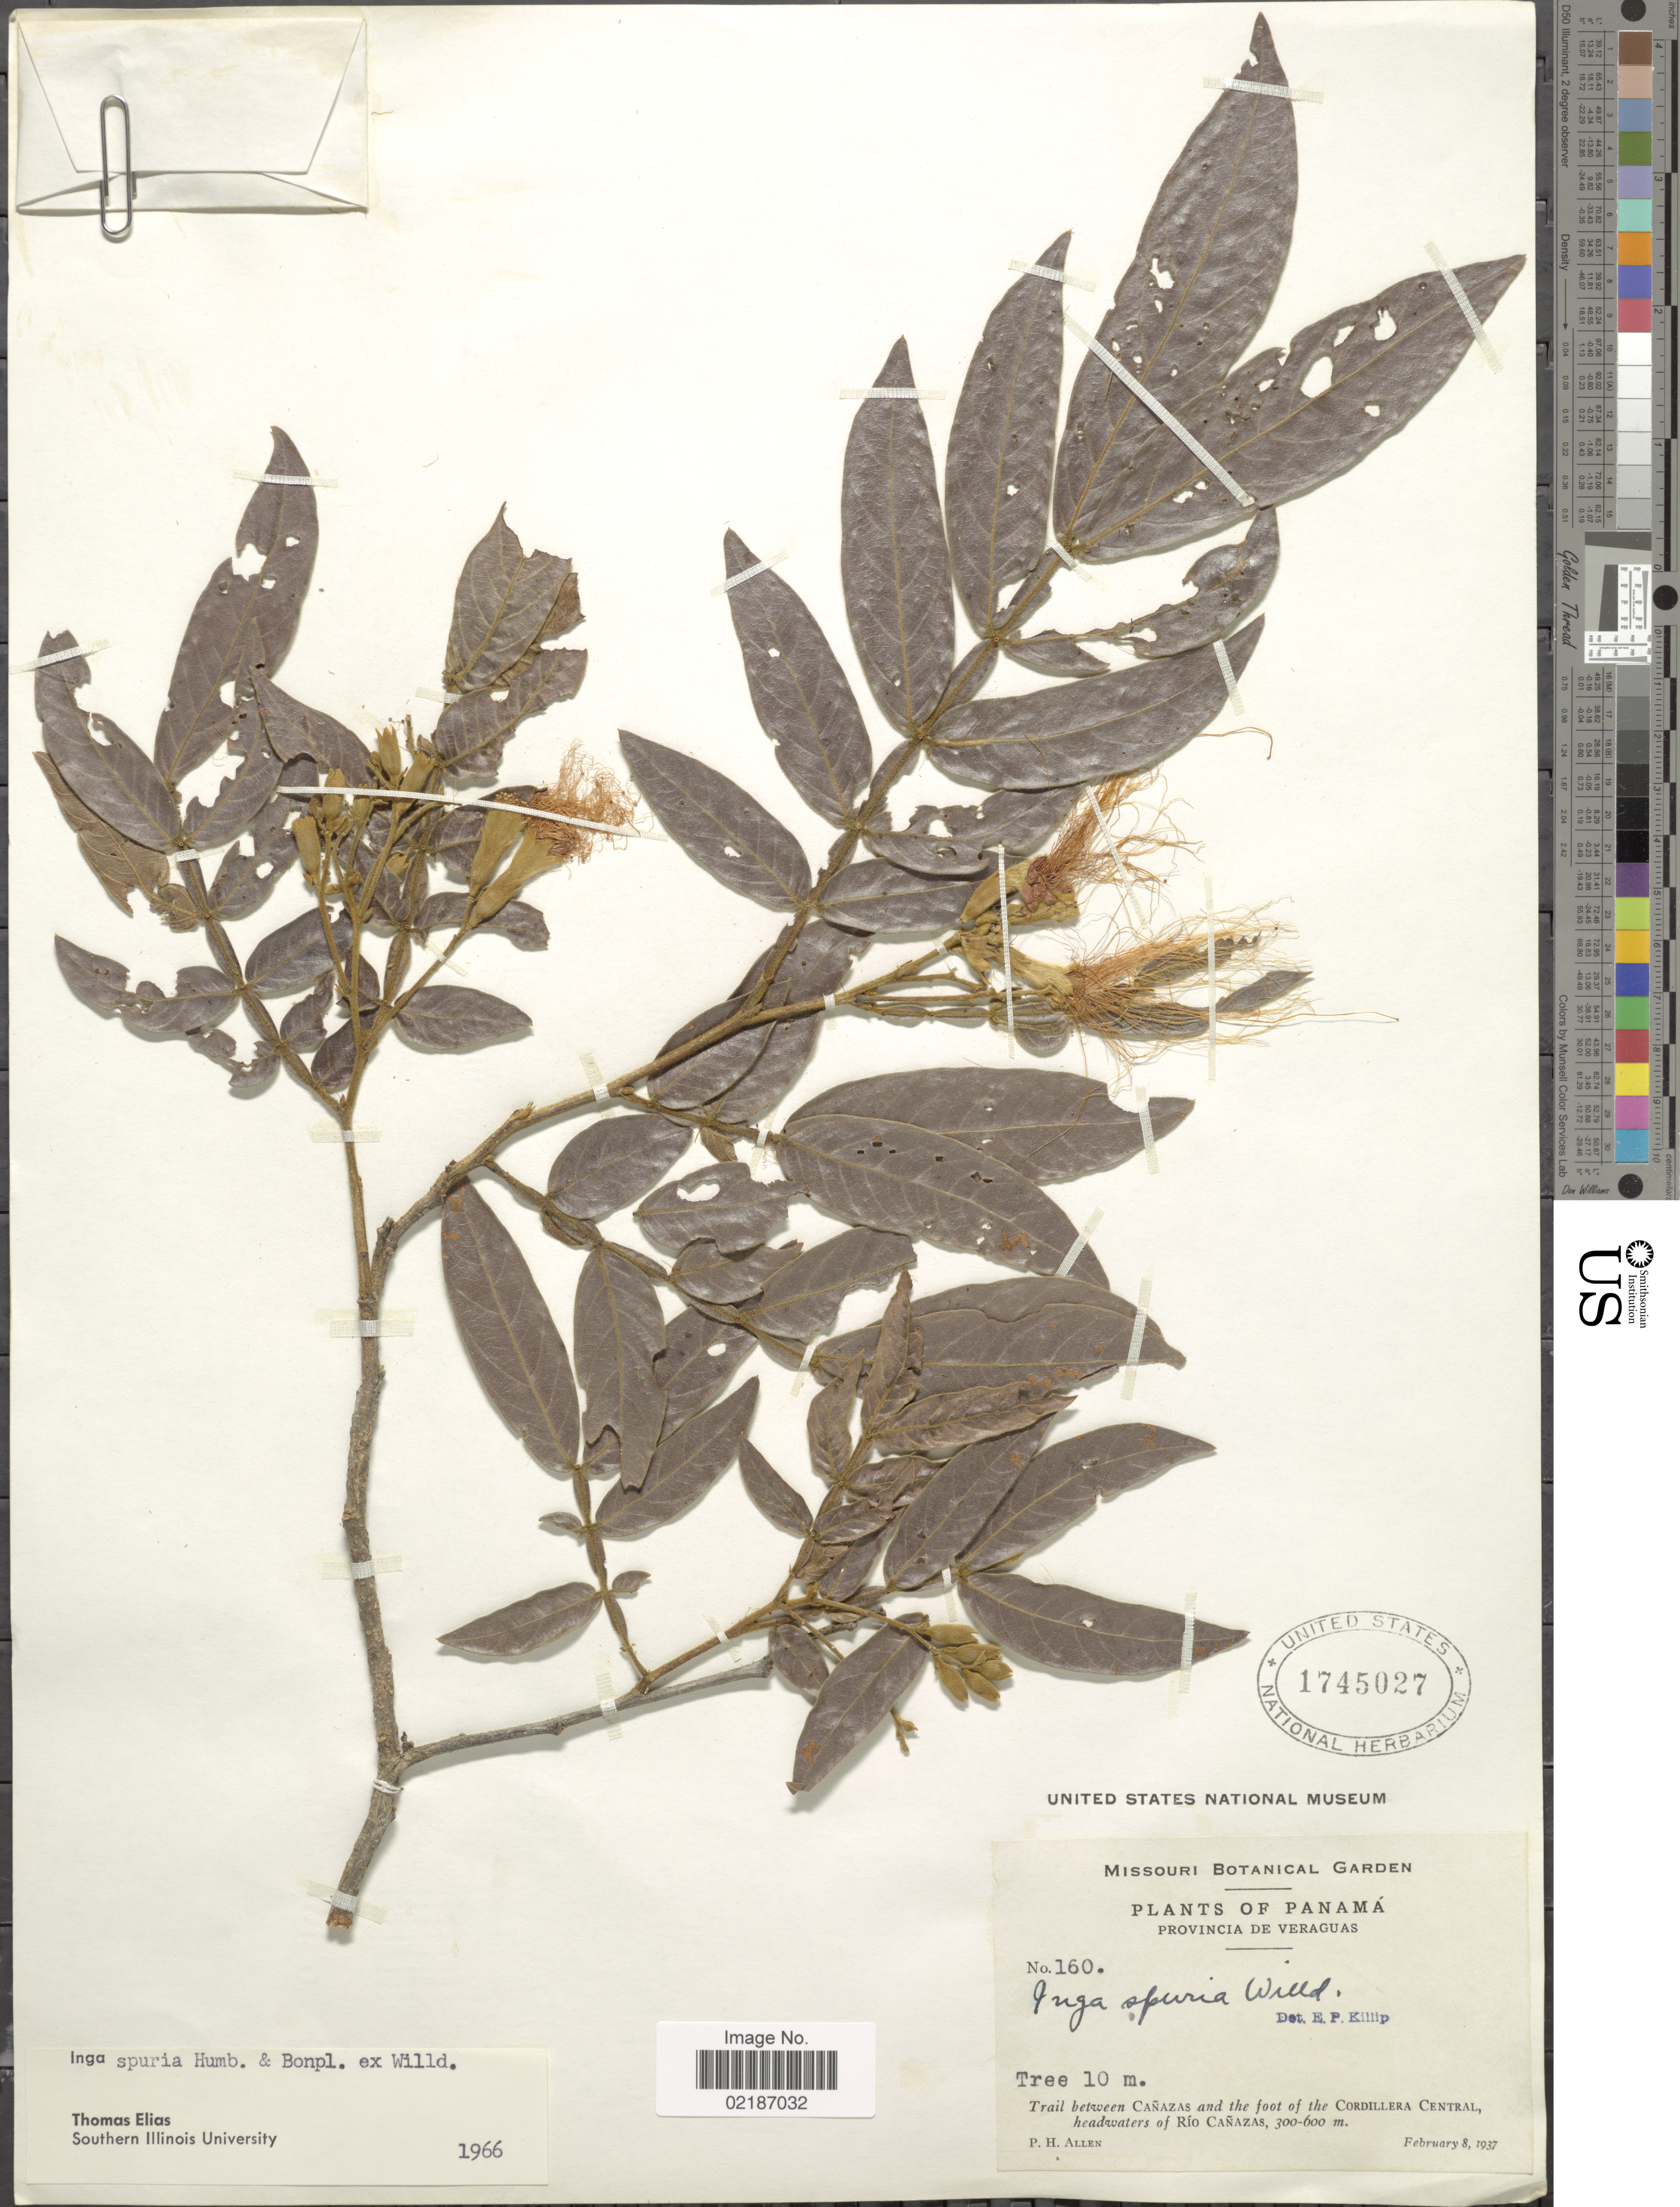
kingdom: Plantae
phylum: Tracheophyta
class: Magnoliopsida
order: Fabales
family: Fabaceae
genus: Inga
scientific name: Inga vera subsp. vera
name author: Willd.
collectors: P. H. Allen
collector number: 160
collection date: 1937-02-08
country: Panama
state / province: Veraguas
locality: Trail between Cañazas and the foot of the Cordillera Central, headwaters of R'io Cañazas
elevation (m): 300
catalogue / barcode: US 1745027